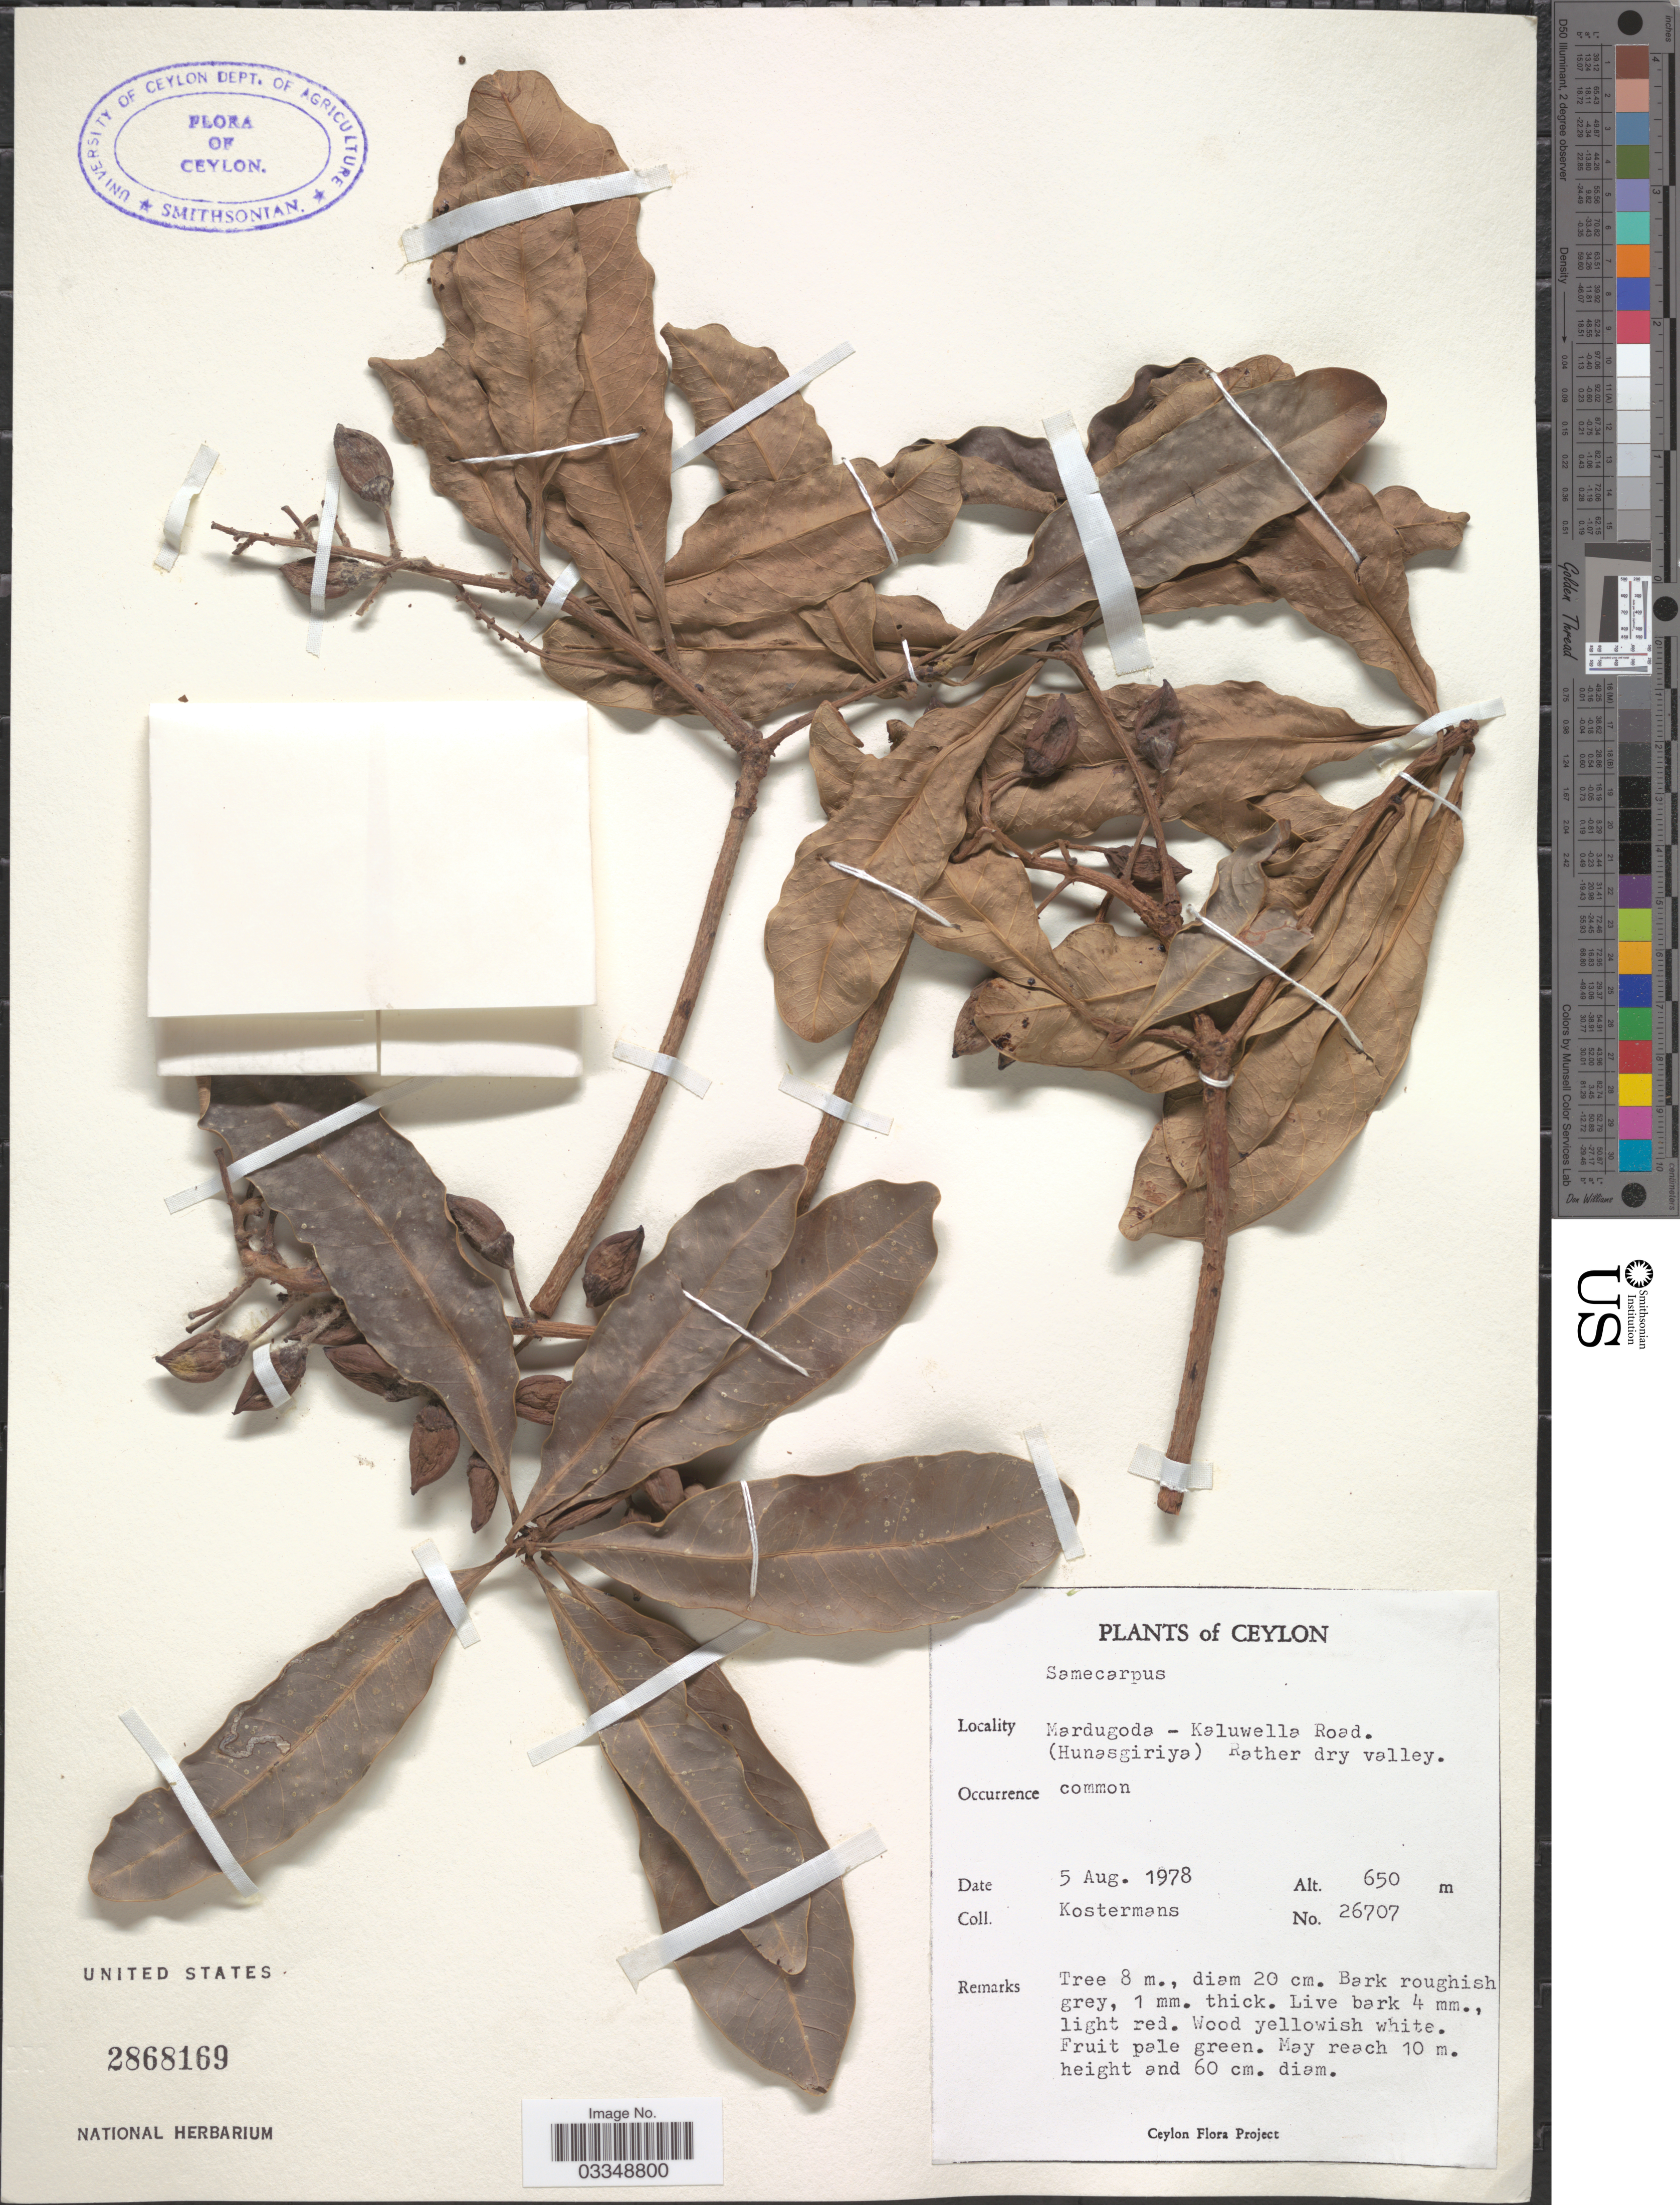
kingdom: Plantae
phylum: Tracheophyta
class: Magnoliopsida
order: Sapindales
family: Anacardiaceae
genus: Semecarpus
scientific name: Semecarpus sp.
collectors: Kostermans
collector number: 26707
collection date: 1978-08-05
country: Sri Lanka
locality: Ceylon. Mardugoda - Kaluwella Road. (Hunasgiriya).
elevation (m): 650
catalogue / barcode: US 2868169